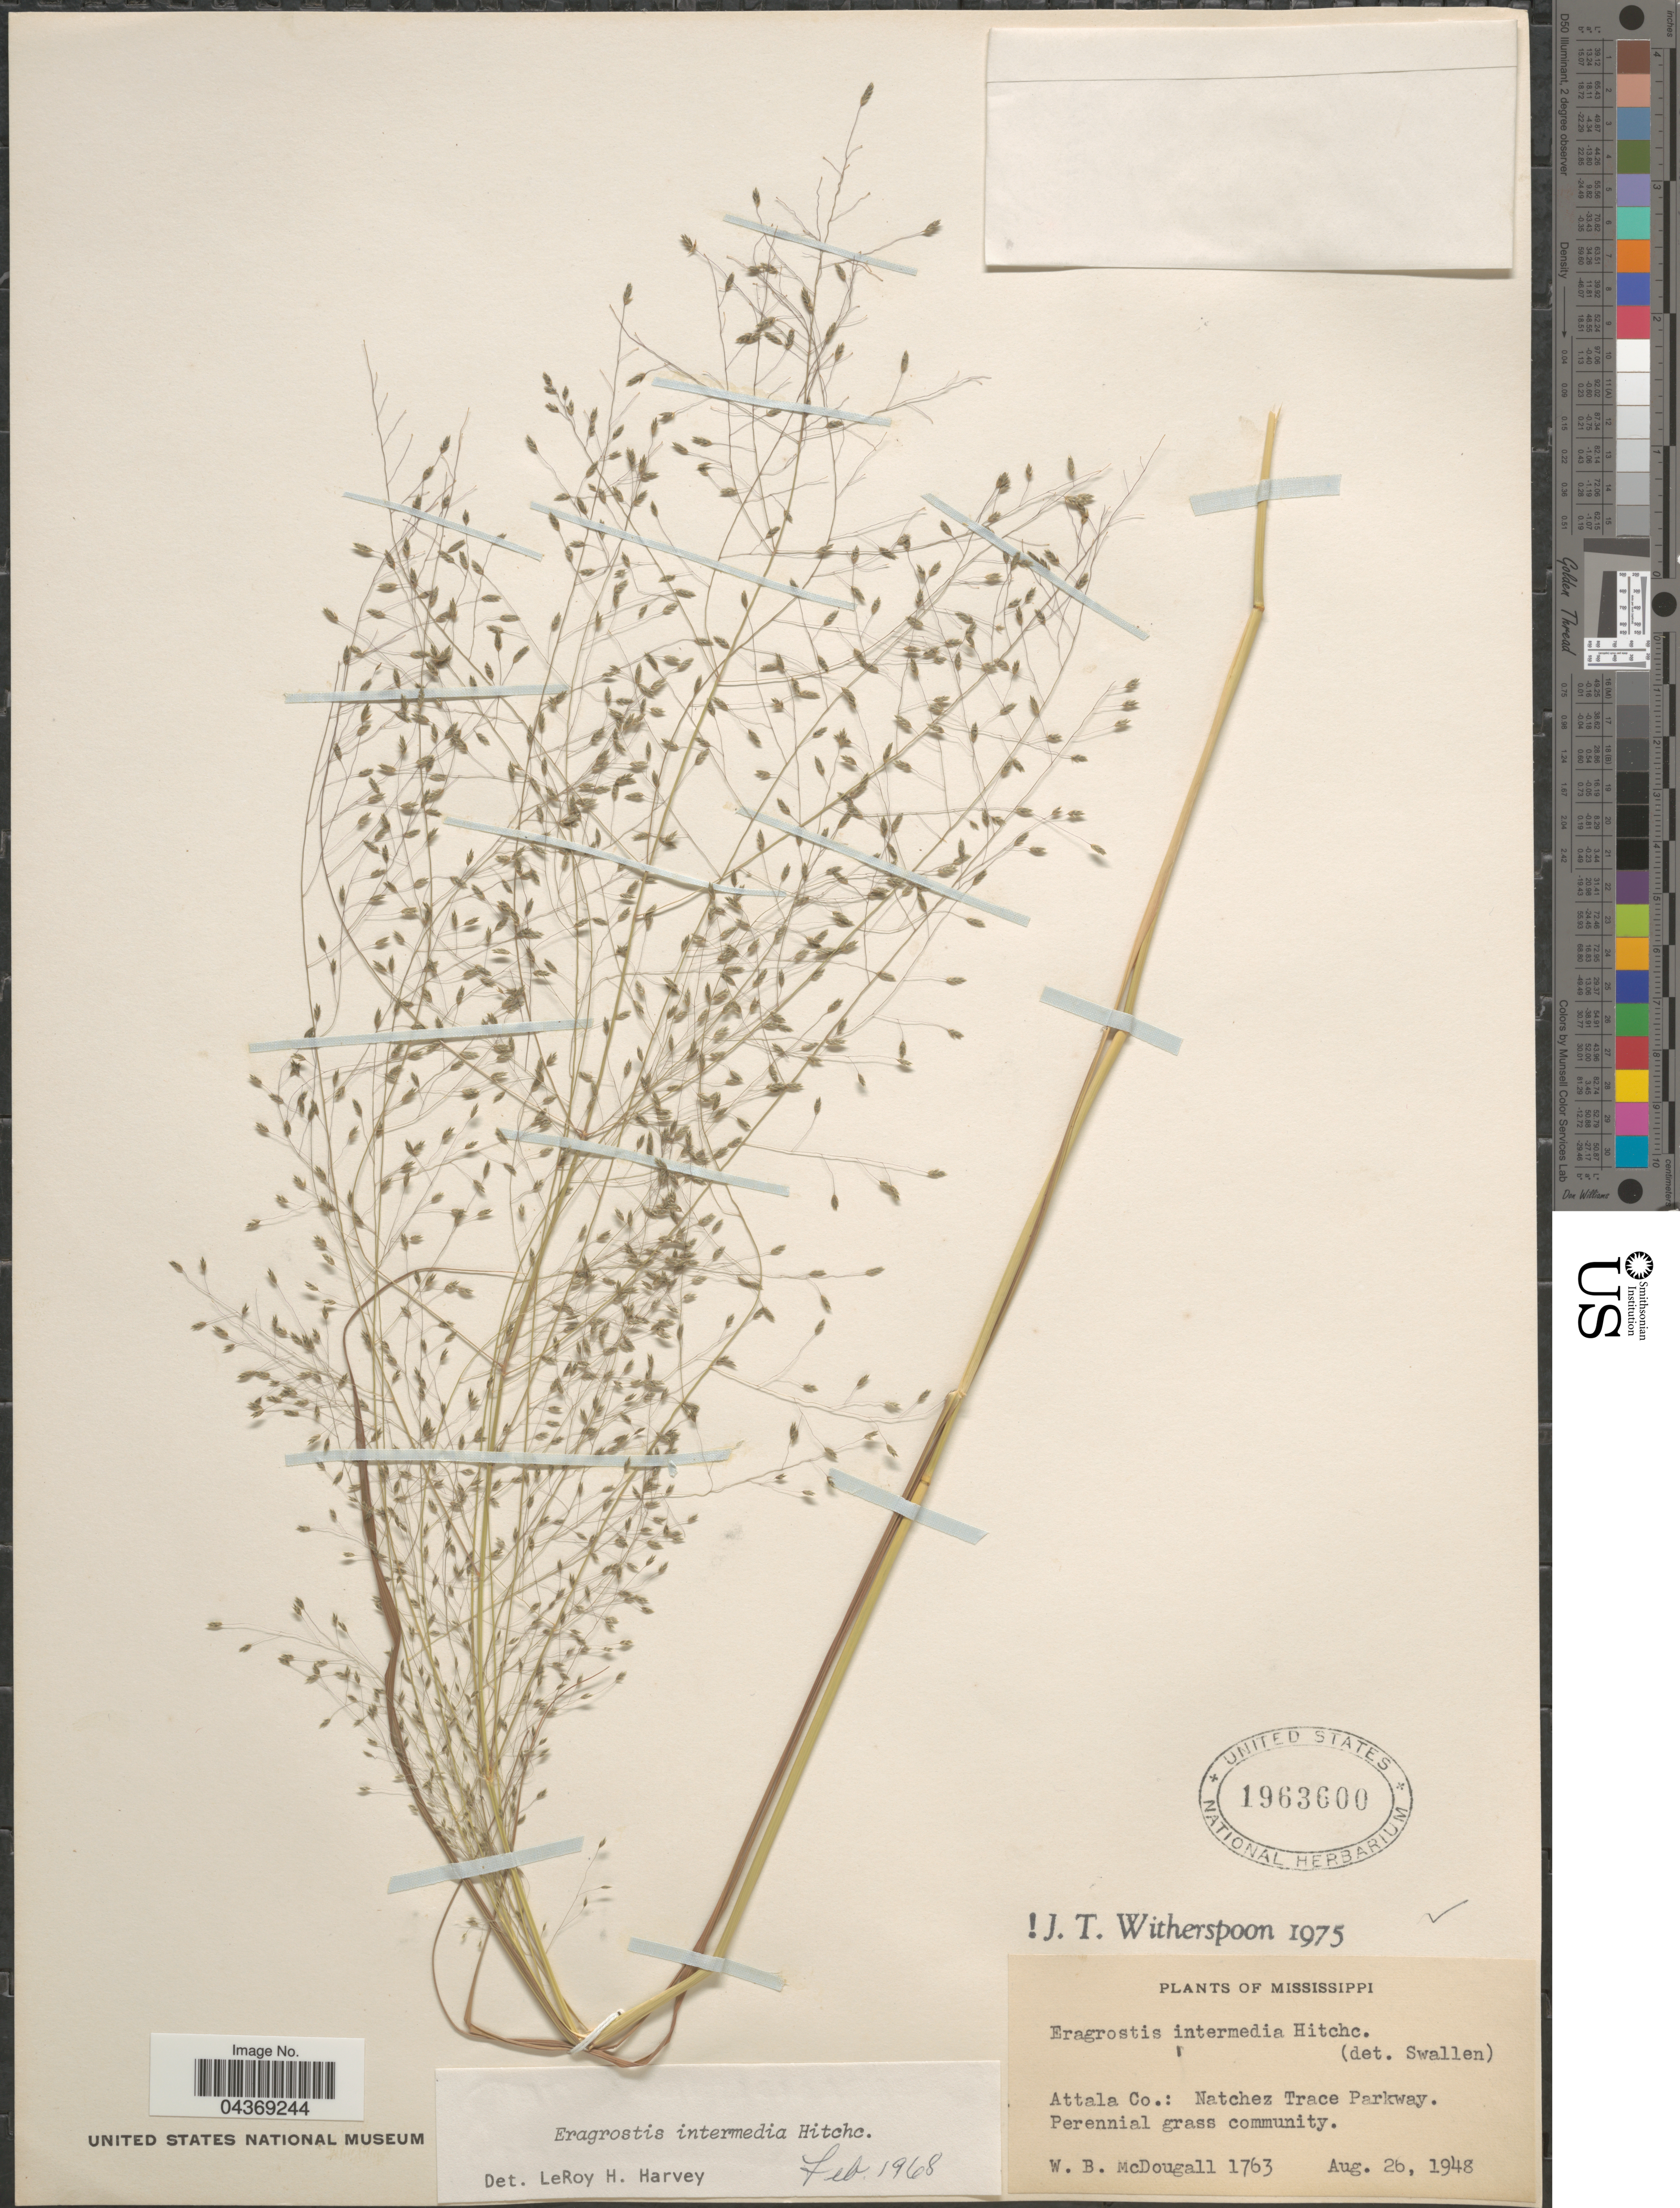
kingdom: Plantae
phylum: Tracheophyta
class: Liliopsida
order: Poales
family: Poaceae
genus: Eragrostis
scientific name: Eragrostis intermedia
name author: Hitchc.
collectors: W. B. McDougall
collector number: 1763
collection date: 1948-08-26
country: United States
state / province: Mississippi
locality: Attala Co.: Natchez Trace Parkway.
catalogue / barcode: US 1963600